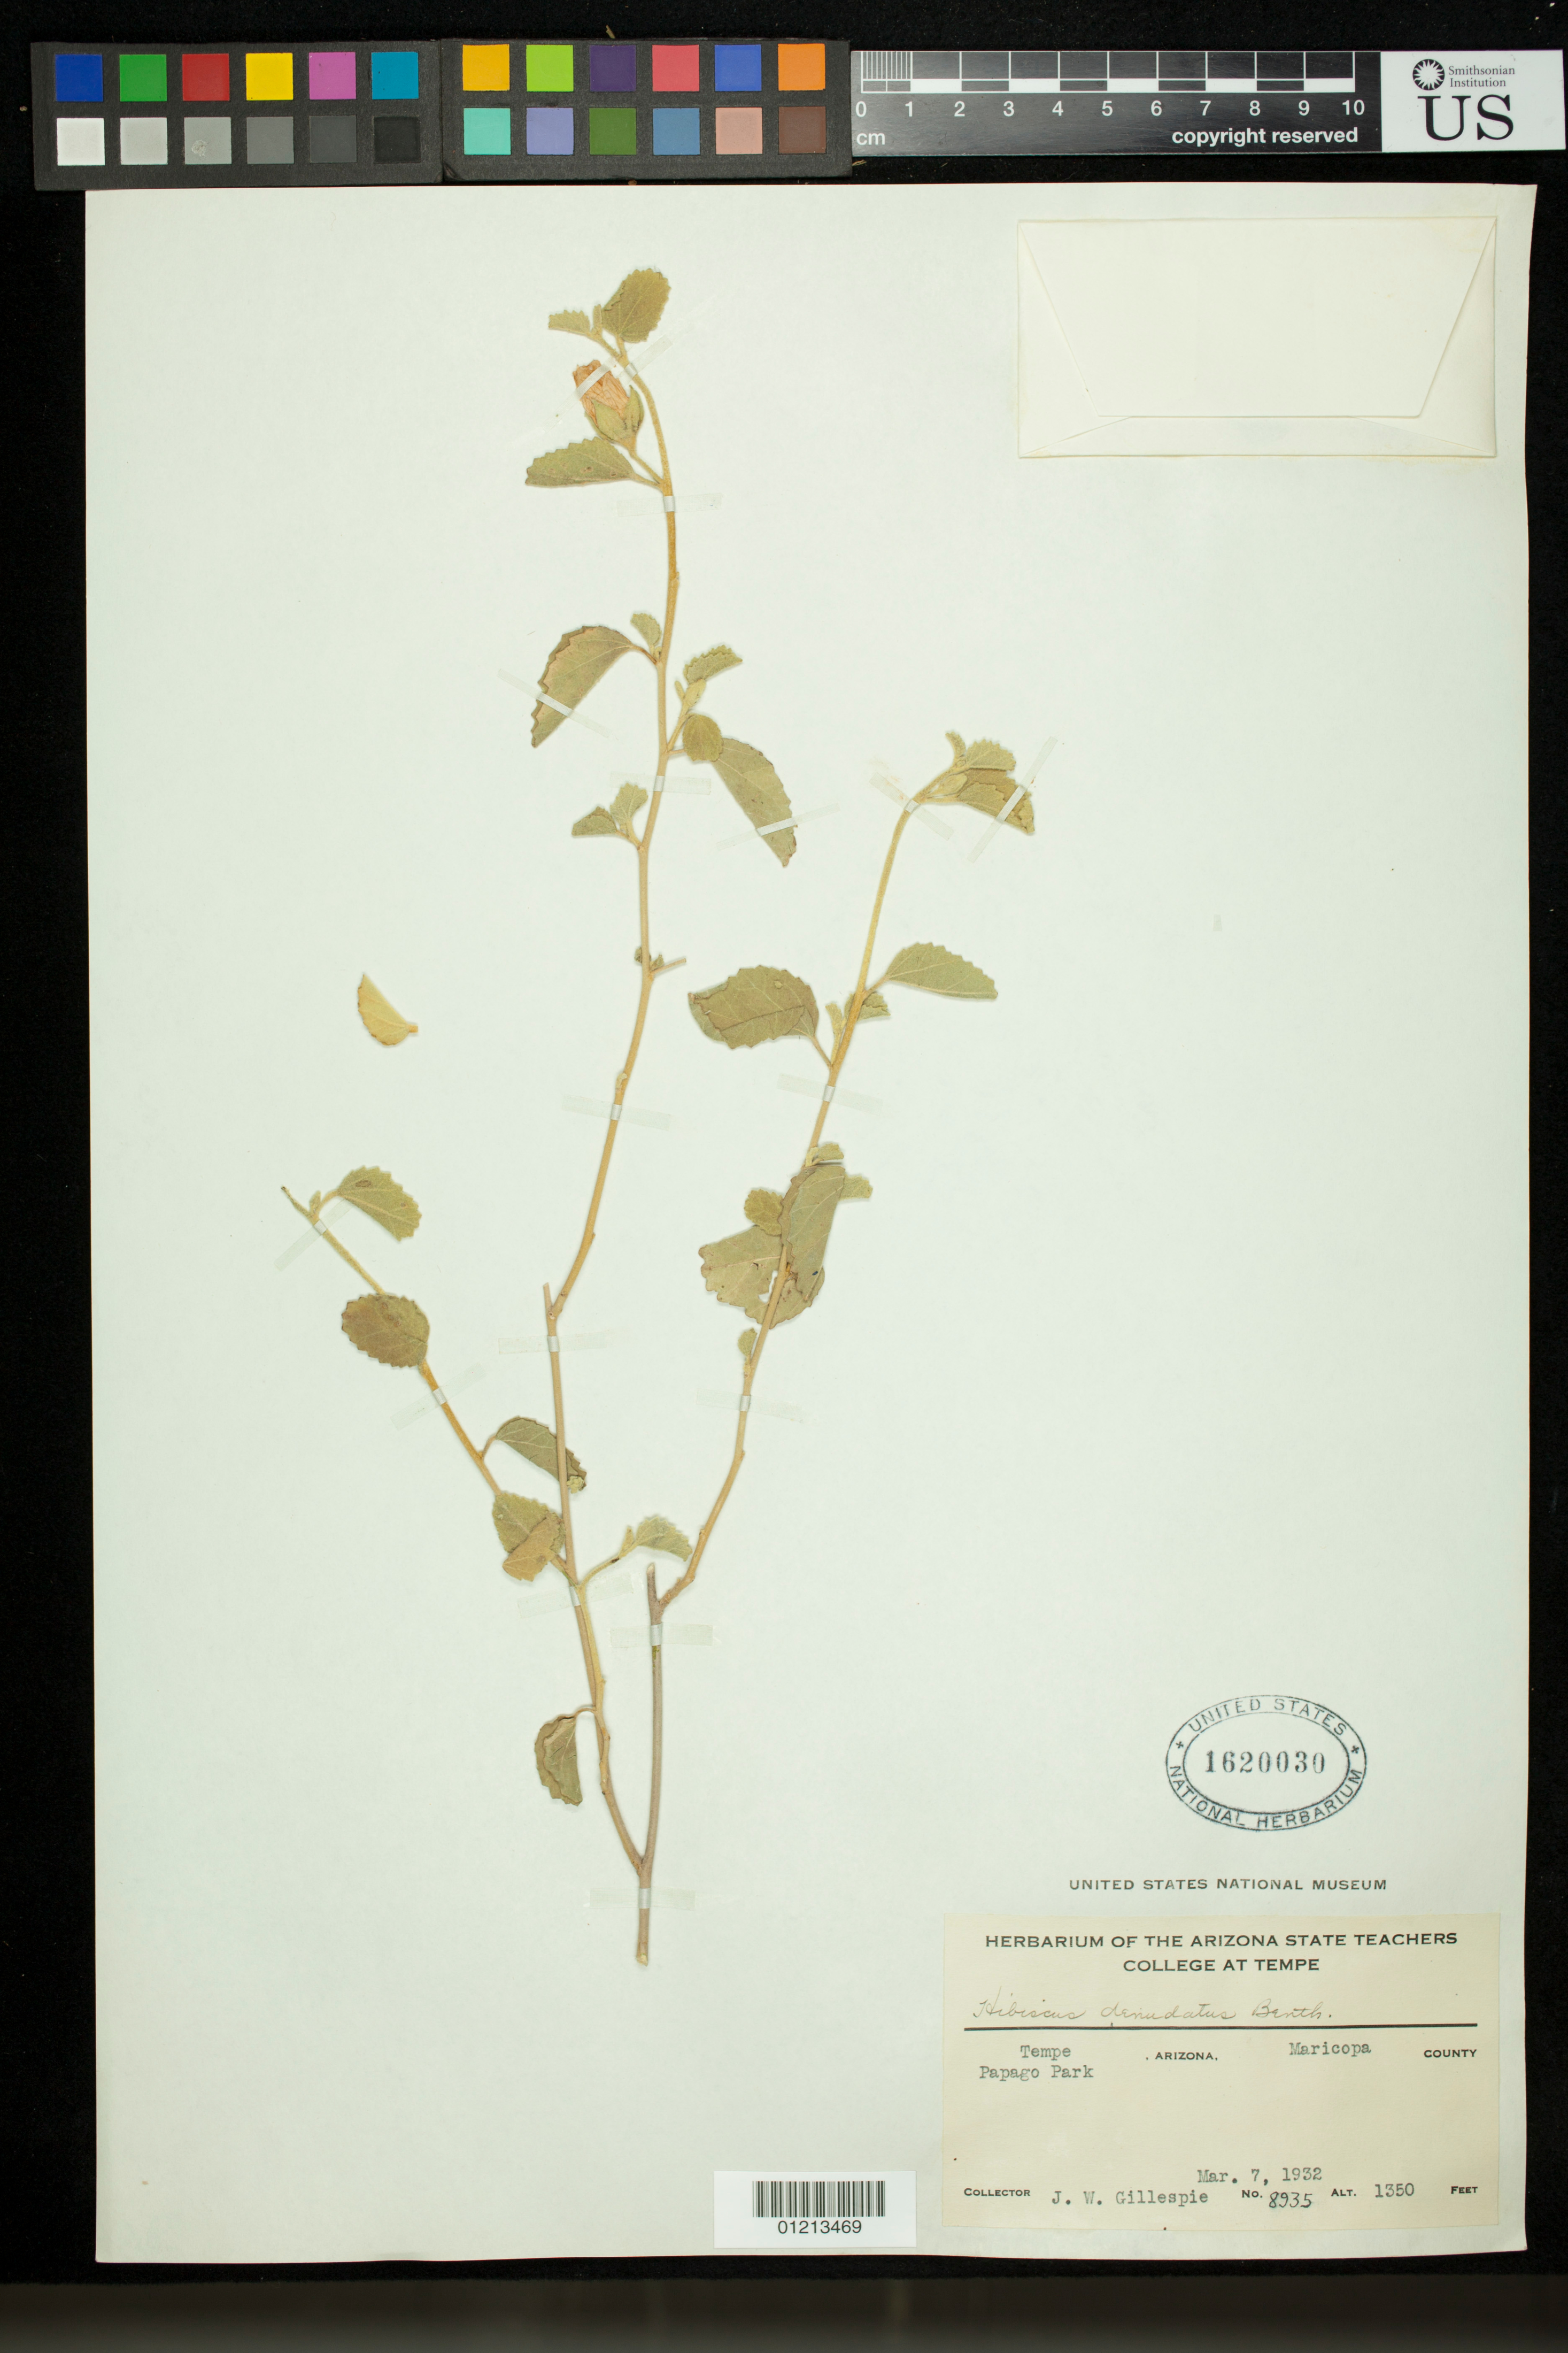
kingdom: Plantae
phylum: Tracheophyta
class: Magnoliopsida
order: Malvales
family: Malvaceae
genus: Hibiscus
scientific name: Hibiscus denudatus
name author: Benth.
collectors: J. W. Gillespie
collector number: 8935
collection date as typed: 03 Jul 1932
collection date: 1932-07-03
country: United States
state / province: Arizona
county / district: Maricopa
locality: Tempe, Maricopa County, Papago Park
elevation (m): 411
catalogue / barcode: US 1620030